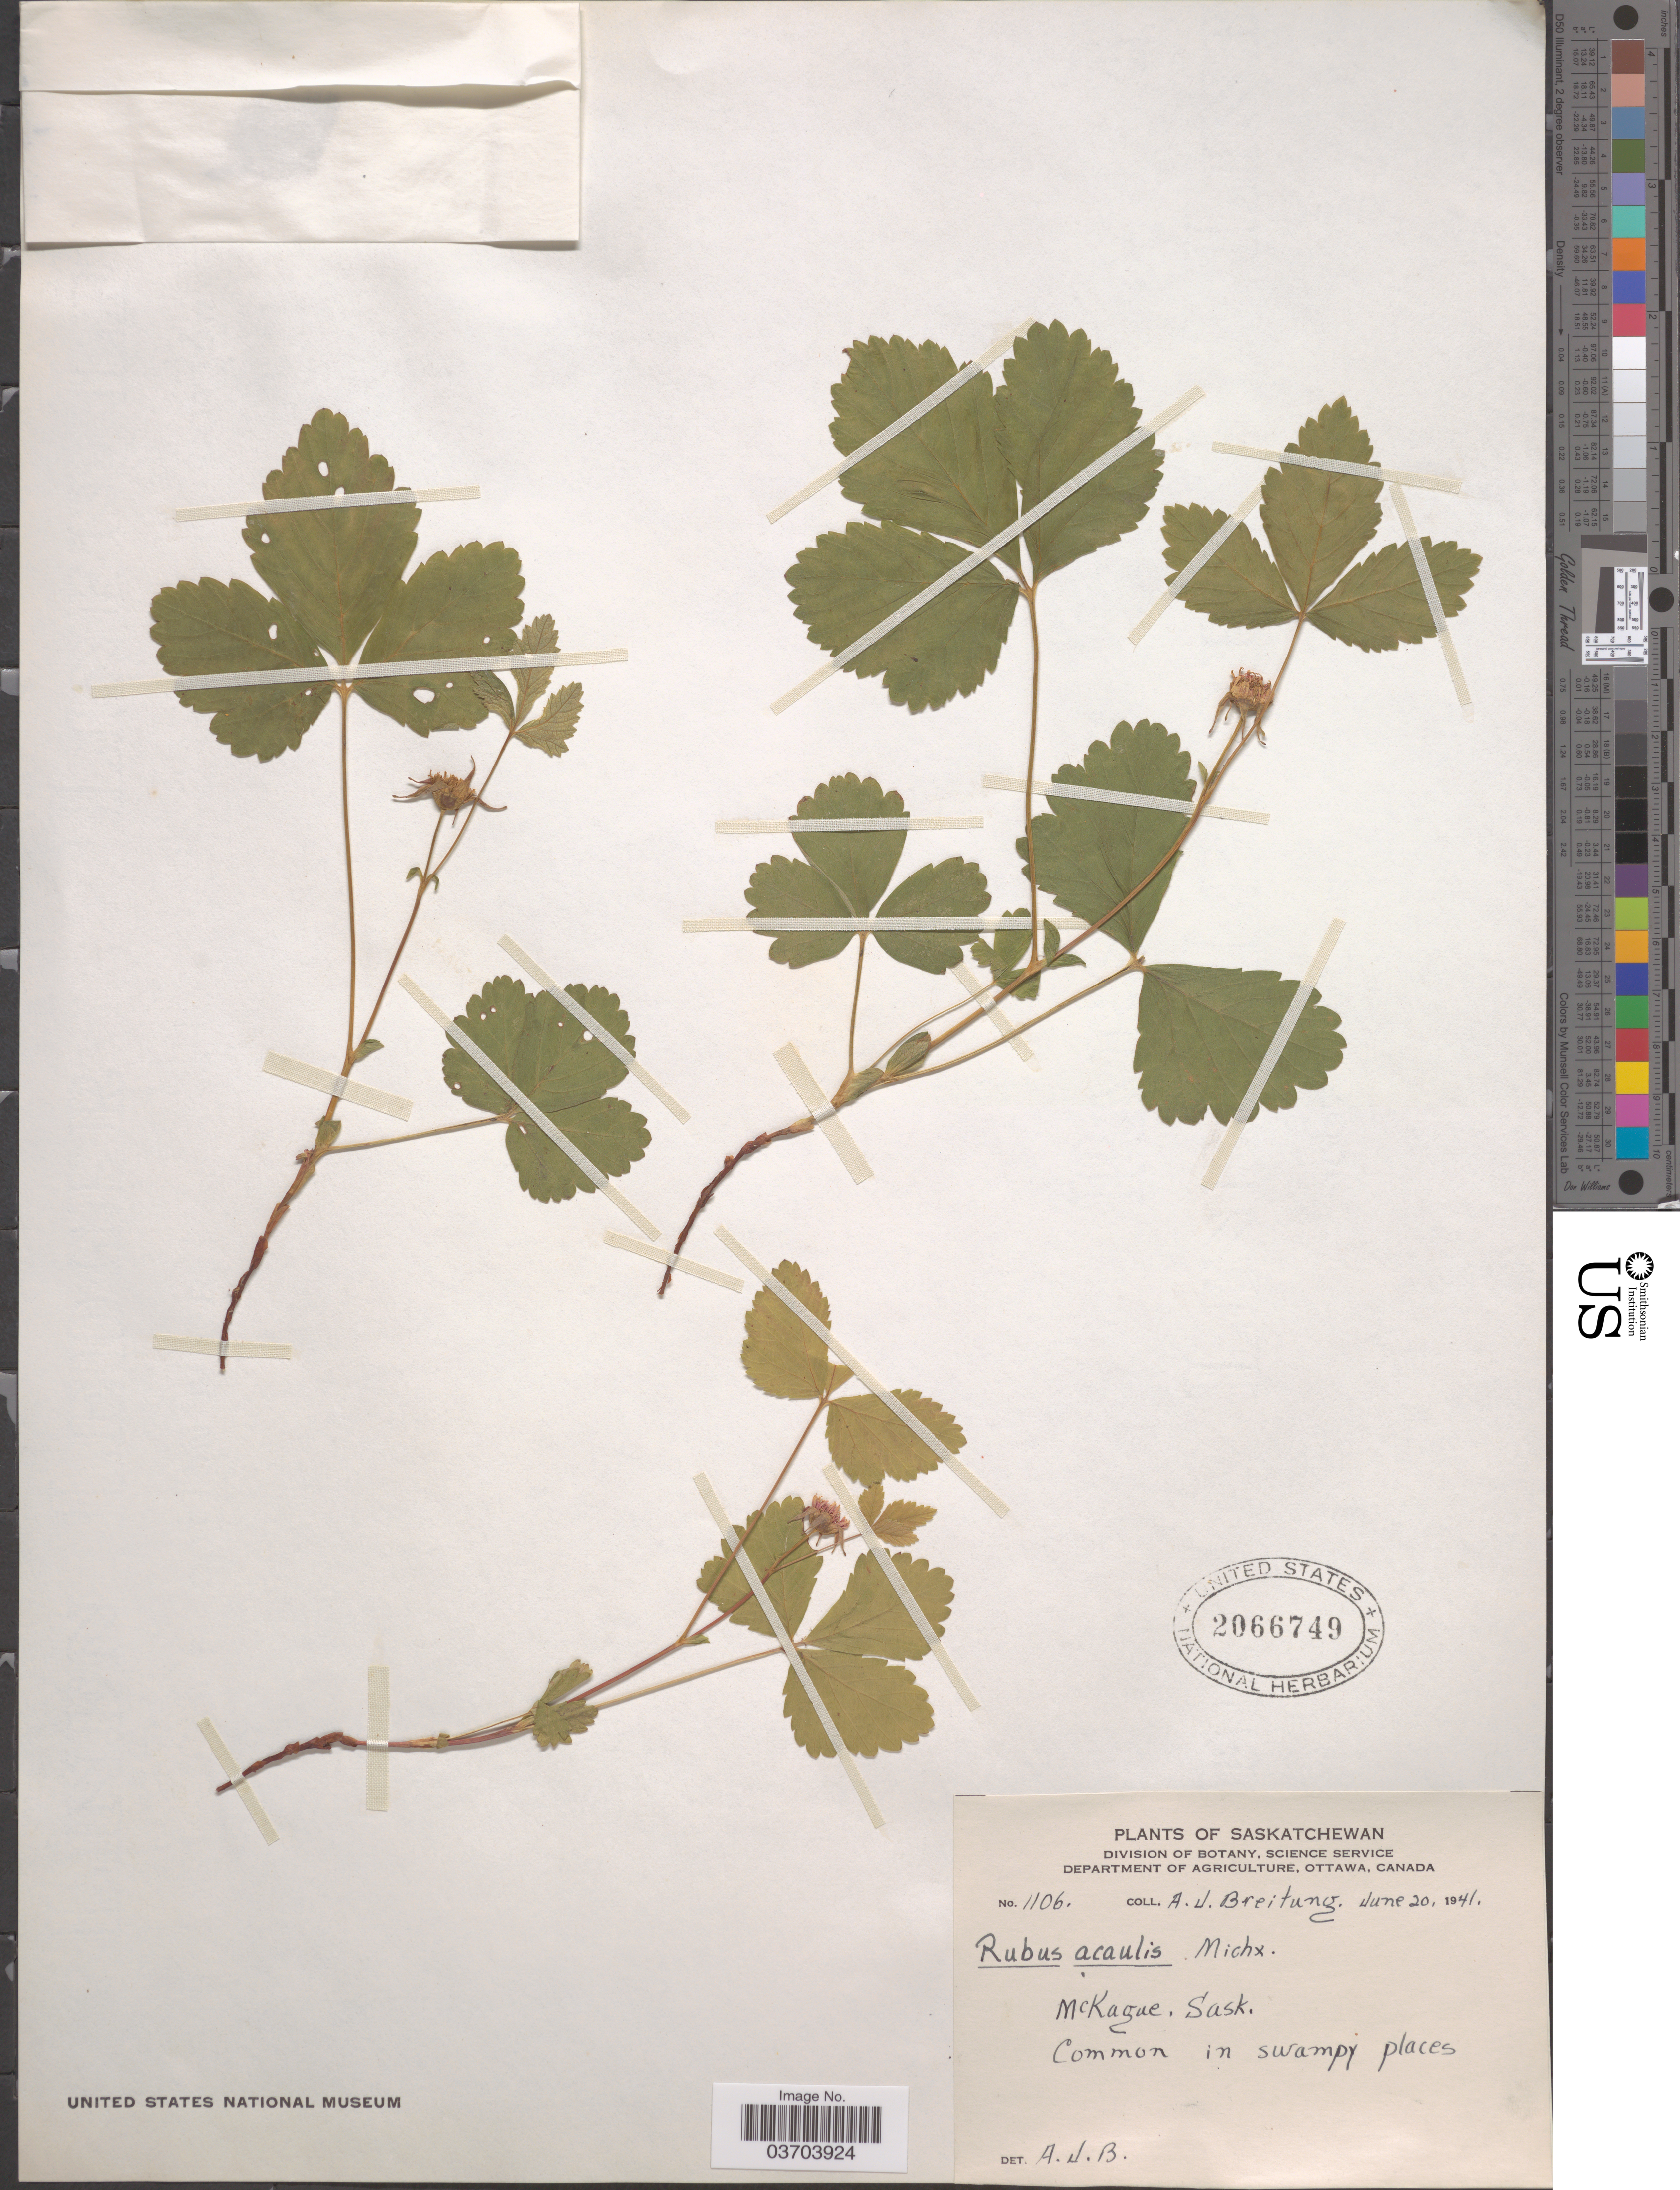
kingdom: Plantae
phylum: Tracheophyta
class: Magnoliopsida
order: Rosales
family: Rosaceae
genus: Rubus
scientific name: Rubus acaulis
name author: Michx.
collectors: A. Breitung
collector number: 1106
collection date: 1941-06-20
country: Canada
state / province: Saskatchewan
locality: McKague.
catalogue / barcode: US 2066749